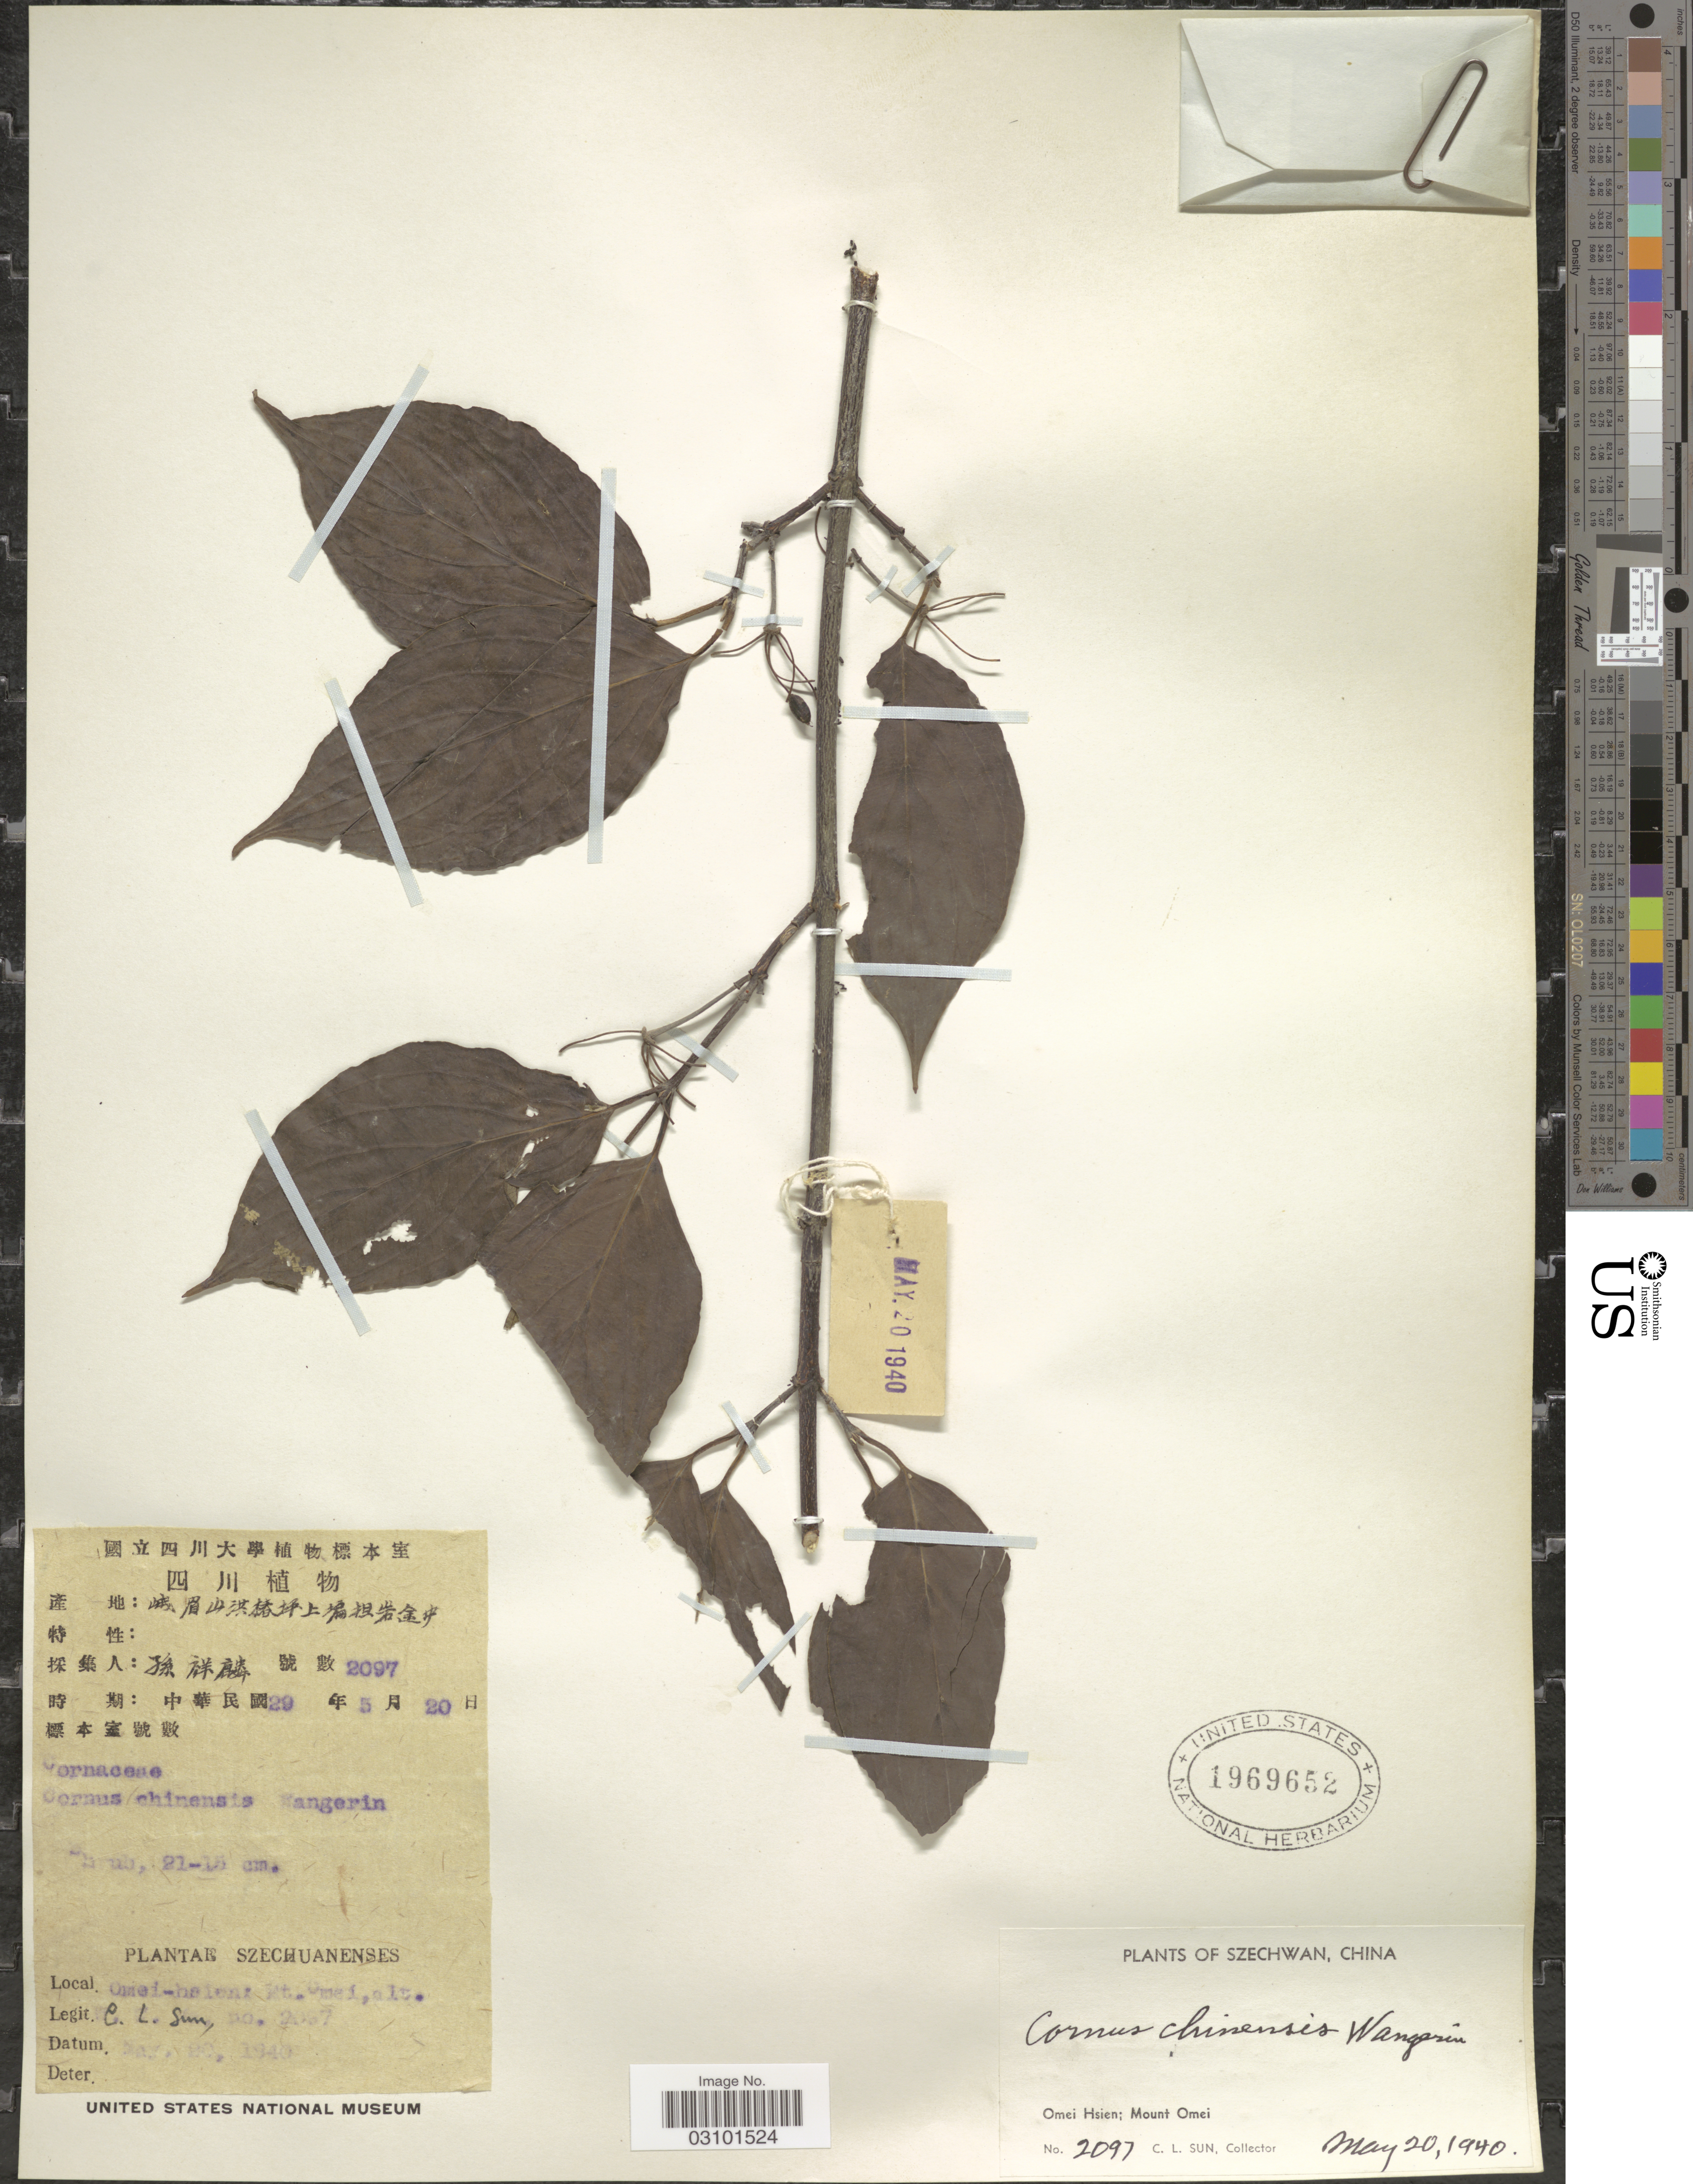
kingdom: Plantae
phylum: Tracheophyta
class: Magnoliopsida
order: Cornales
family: Cornaceae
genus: Cornus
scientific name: Cornus chinensis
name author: Wangerin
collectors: C. Sun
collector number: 2097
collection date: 1940-05-20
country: China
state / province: Sichuan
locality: Szechwan. Omei Hsien; Mount Omei.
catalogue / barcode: US 1969652